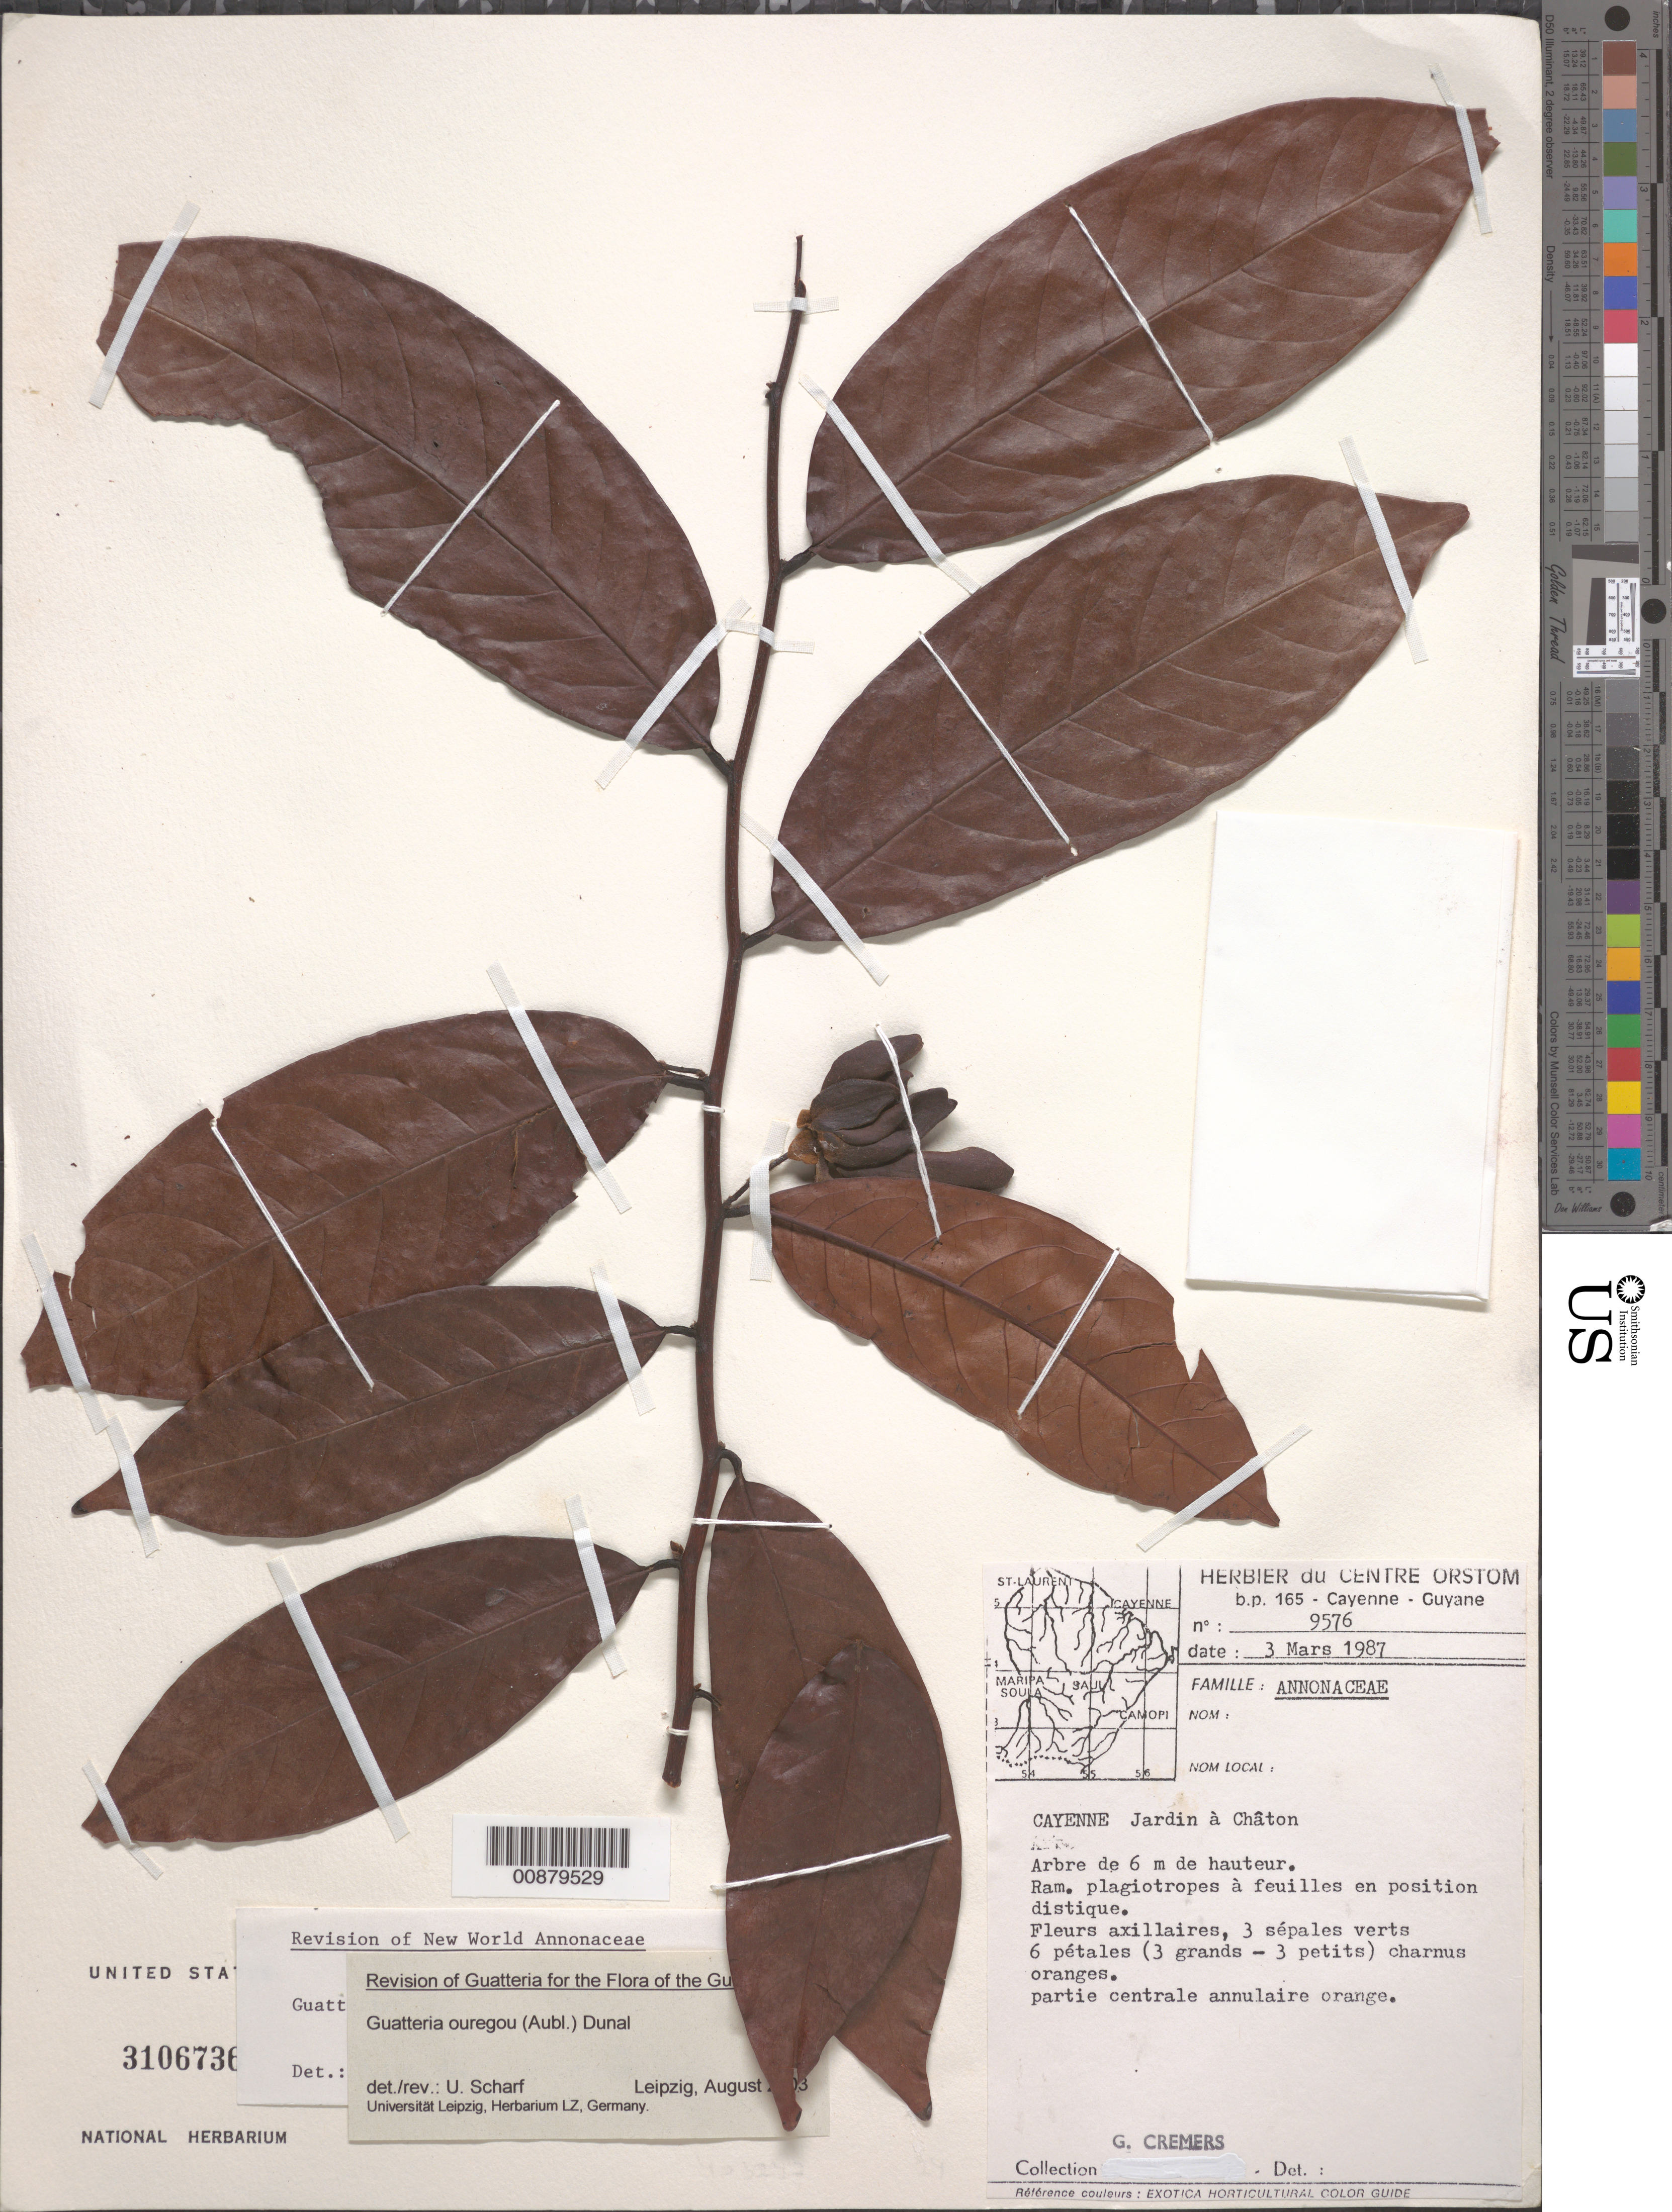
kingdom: Plantae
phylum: Tracheophyta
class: Magnoliopsida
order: Magnoliales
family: Annonaceae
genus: Guatteria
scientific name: Guatteria ouregou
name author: (Aubl.) Dunal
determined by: Scharf, U.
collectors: G. Cremers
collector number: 9576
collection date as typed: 3-Mar-87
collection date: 1987-03-03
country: French Guiana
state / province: Cayenne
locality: Cayenne, Jardin de Châton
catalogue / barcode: US 3106736